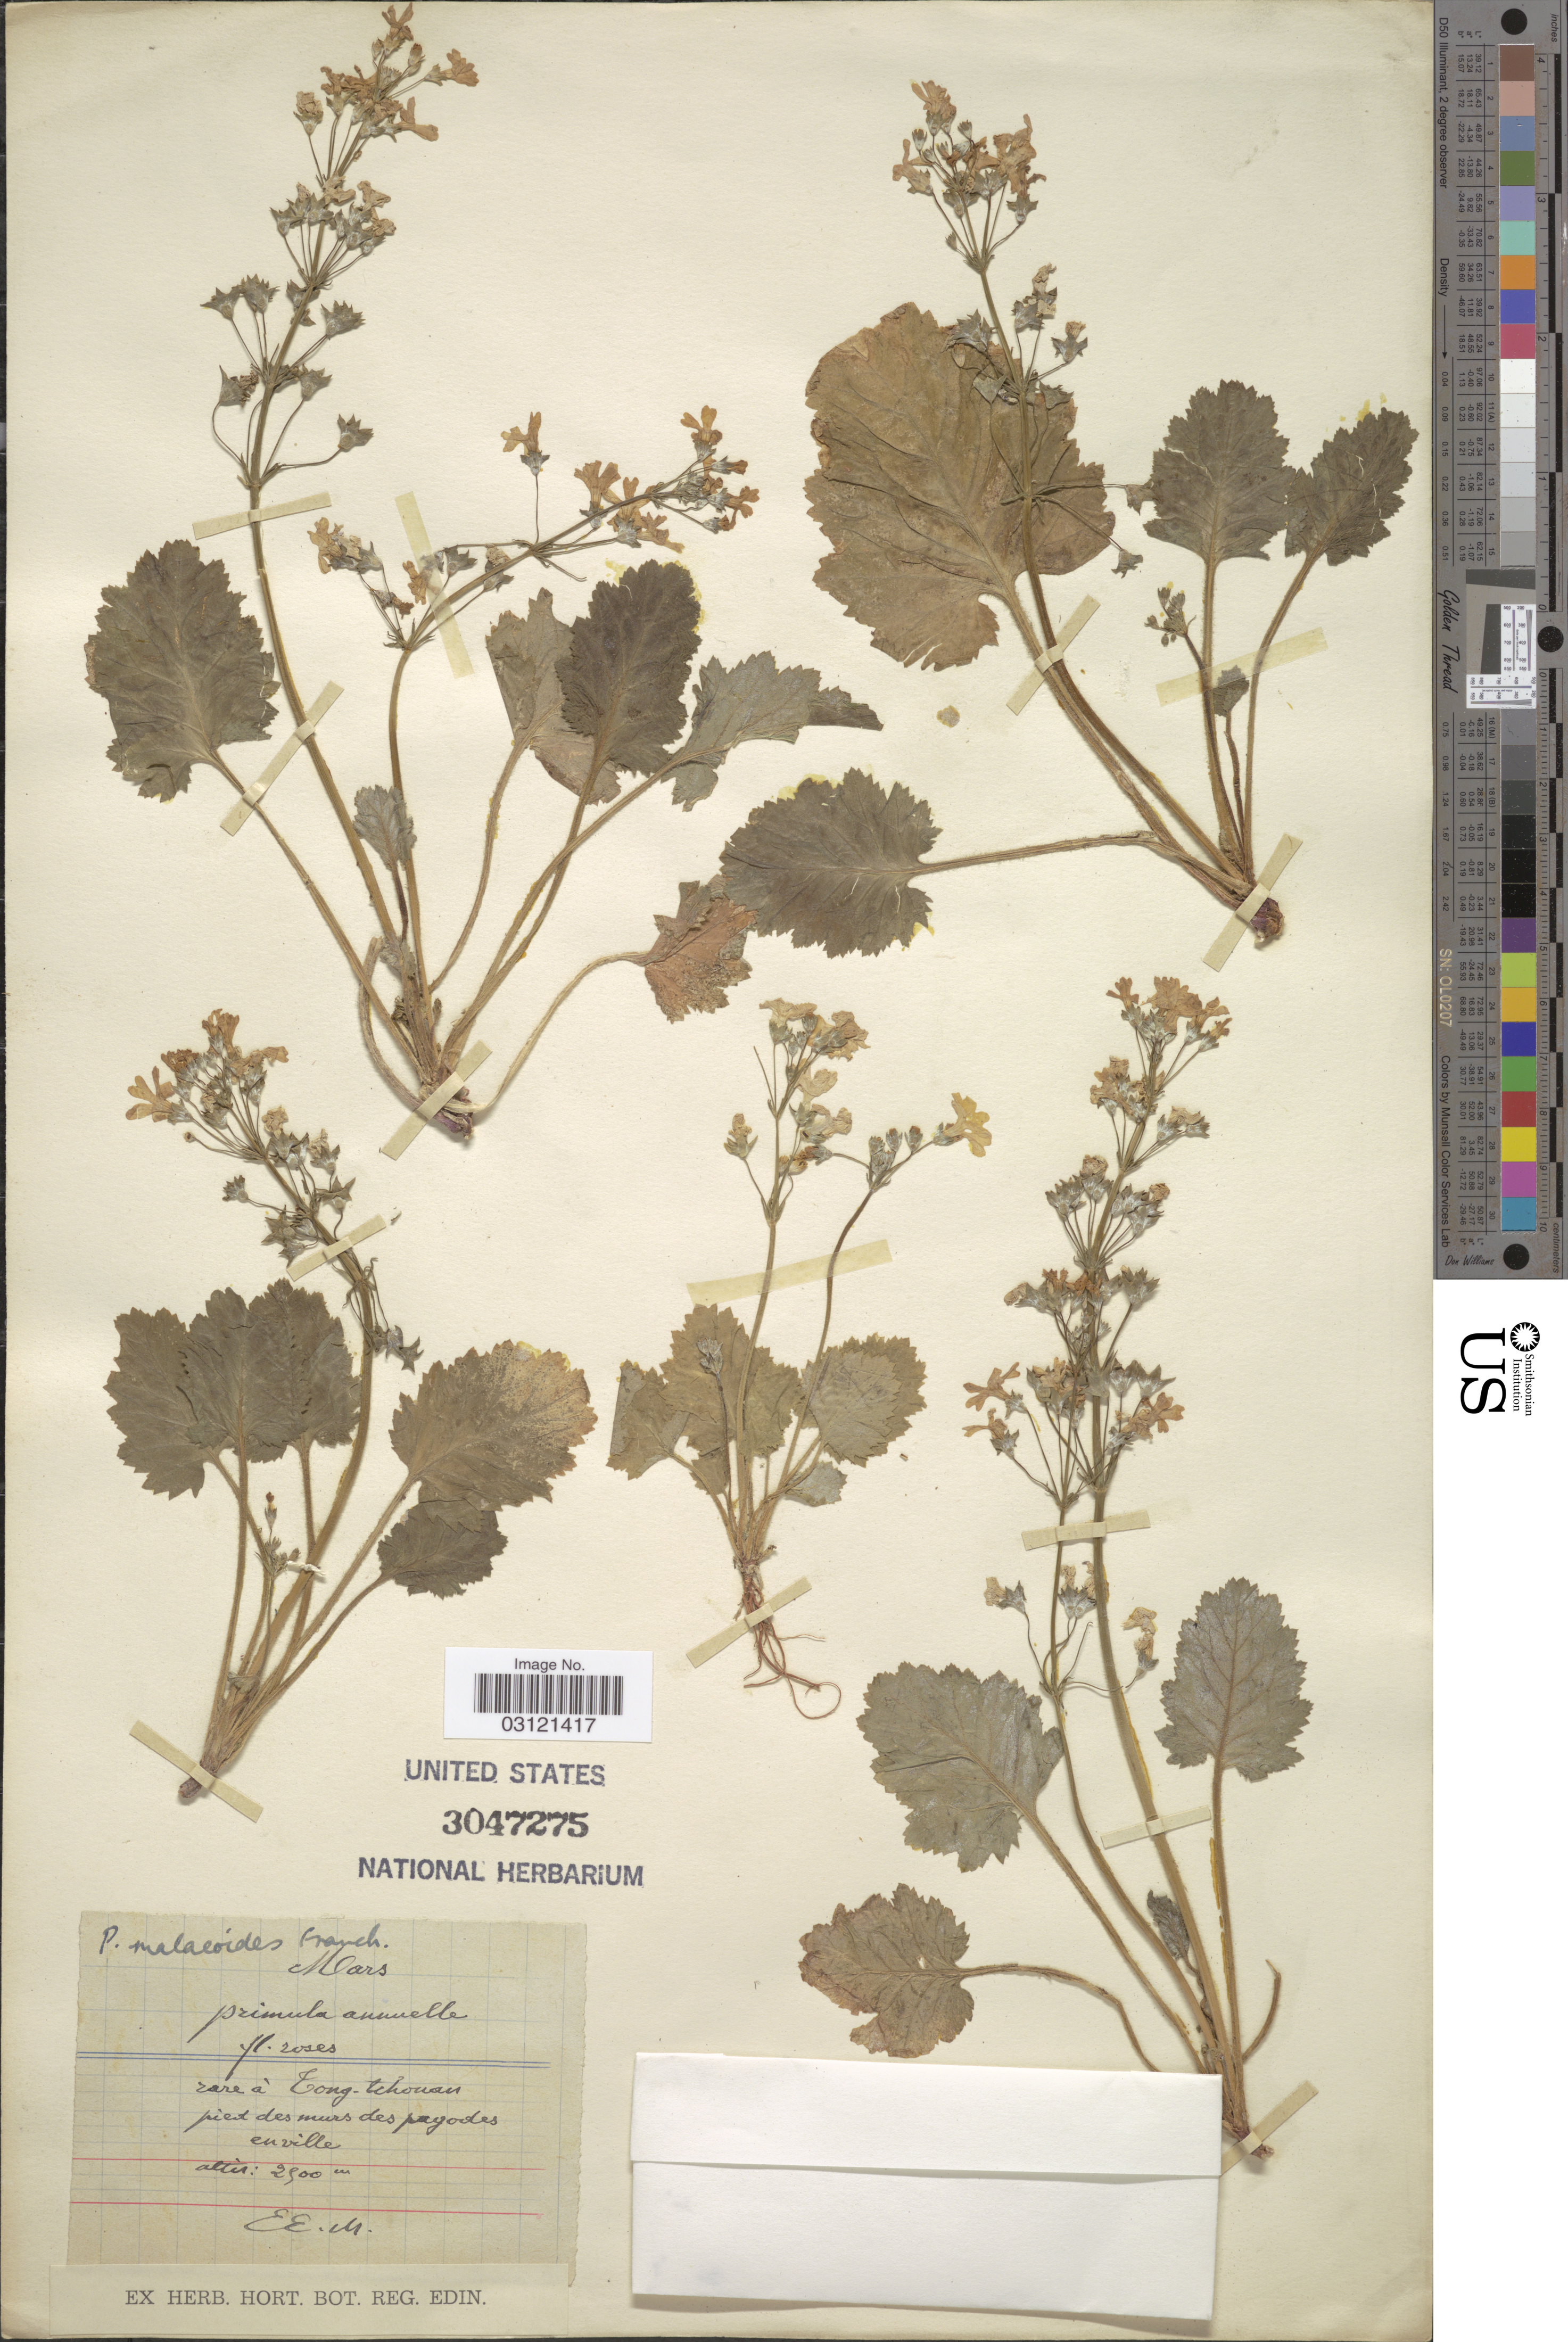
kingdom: Plantae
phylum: Tracheophyta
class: Magnoliopsida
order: Ericales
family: Primulaceae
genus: Primula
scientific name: Primula malacoides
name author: Franch.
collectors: E. E. M.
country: China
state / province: Yunnan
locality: Rare á Tong-tchouan. Pied des murs des pagodes en ville.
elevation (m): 2500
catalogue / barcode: US 3047275